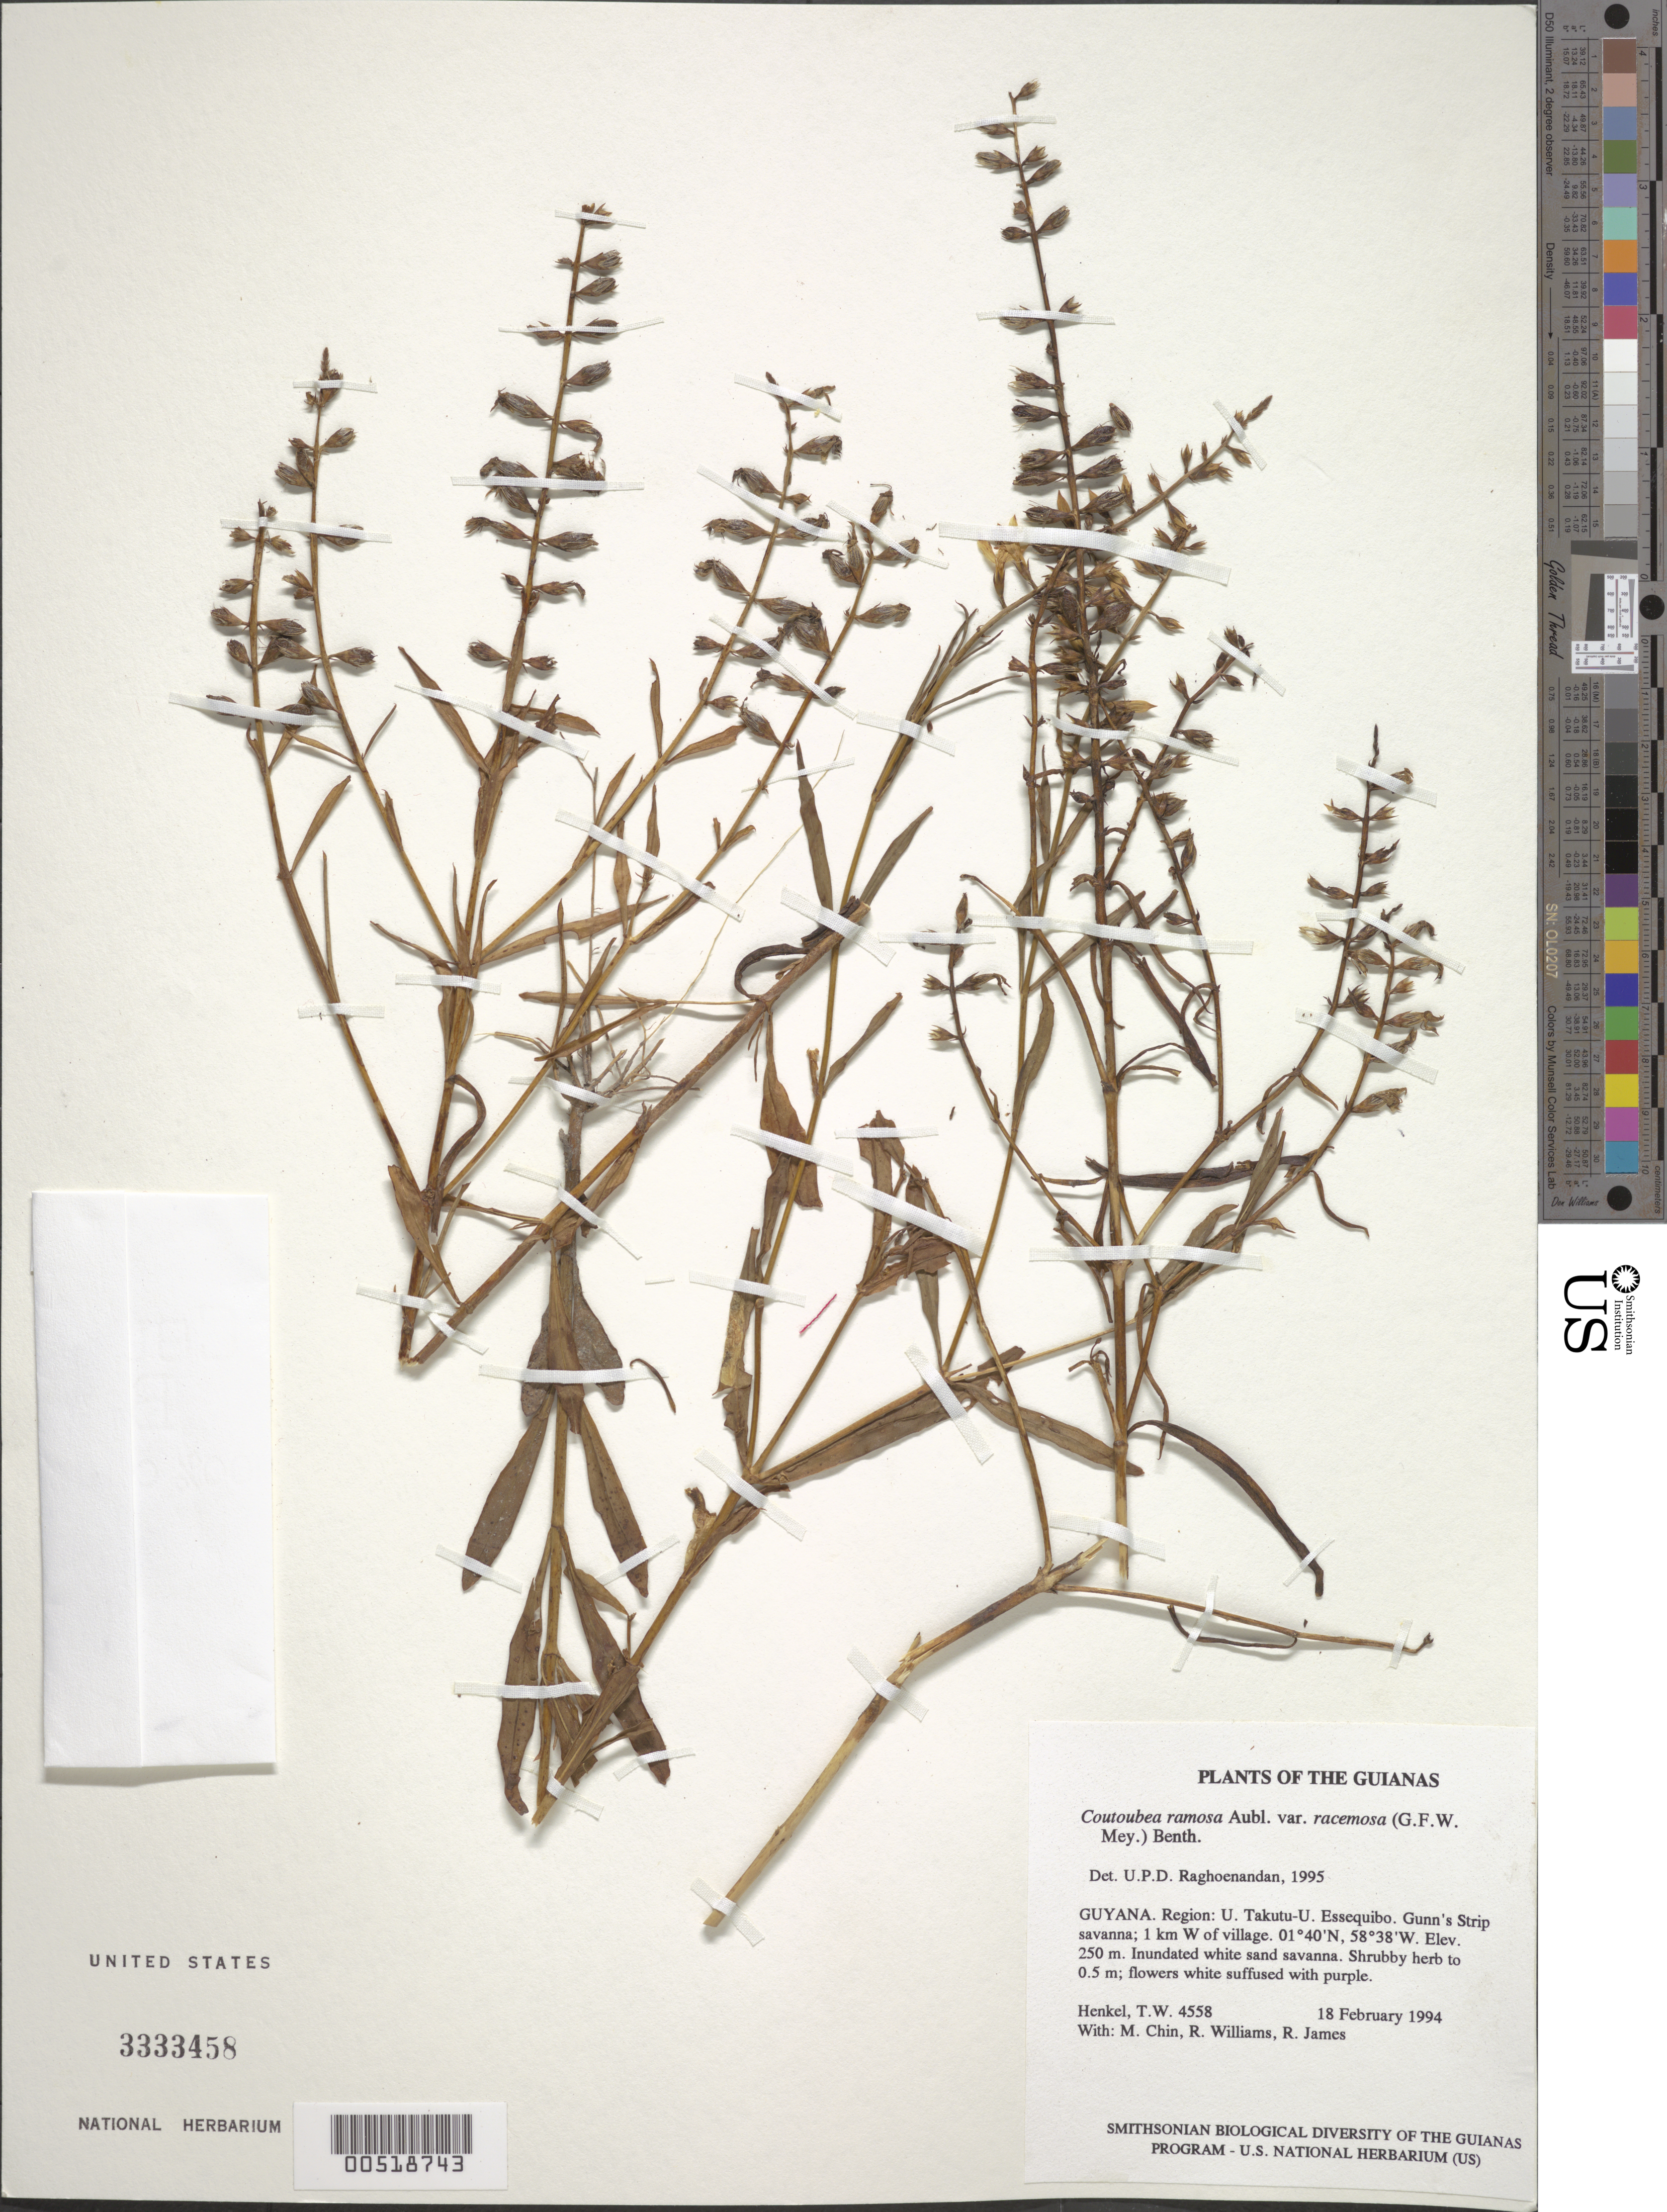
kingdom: Plantae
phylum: Tracheophyta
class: Magnoliopsida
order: Gentianales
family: Gentianaceae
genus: Coutoubea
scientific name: Coutoubea ramosa var. racemosa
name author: (G. Mey.) Benth.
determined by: Raghoenandan, U. P. D.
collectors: T. Henkel, M. Chin, R. Williams & R. James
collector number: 4558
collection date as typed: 18 February 1994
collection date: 1994-02-18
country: Guyana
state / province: U. Takutu-U. Essequibo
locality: Gunn's Strip savanna; 1 km W of village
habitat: Inundated white sand savanna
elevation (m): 250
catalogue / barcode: US 3333458